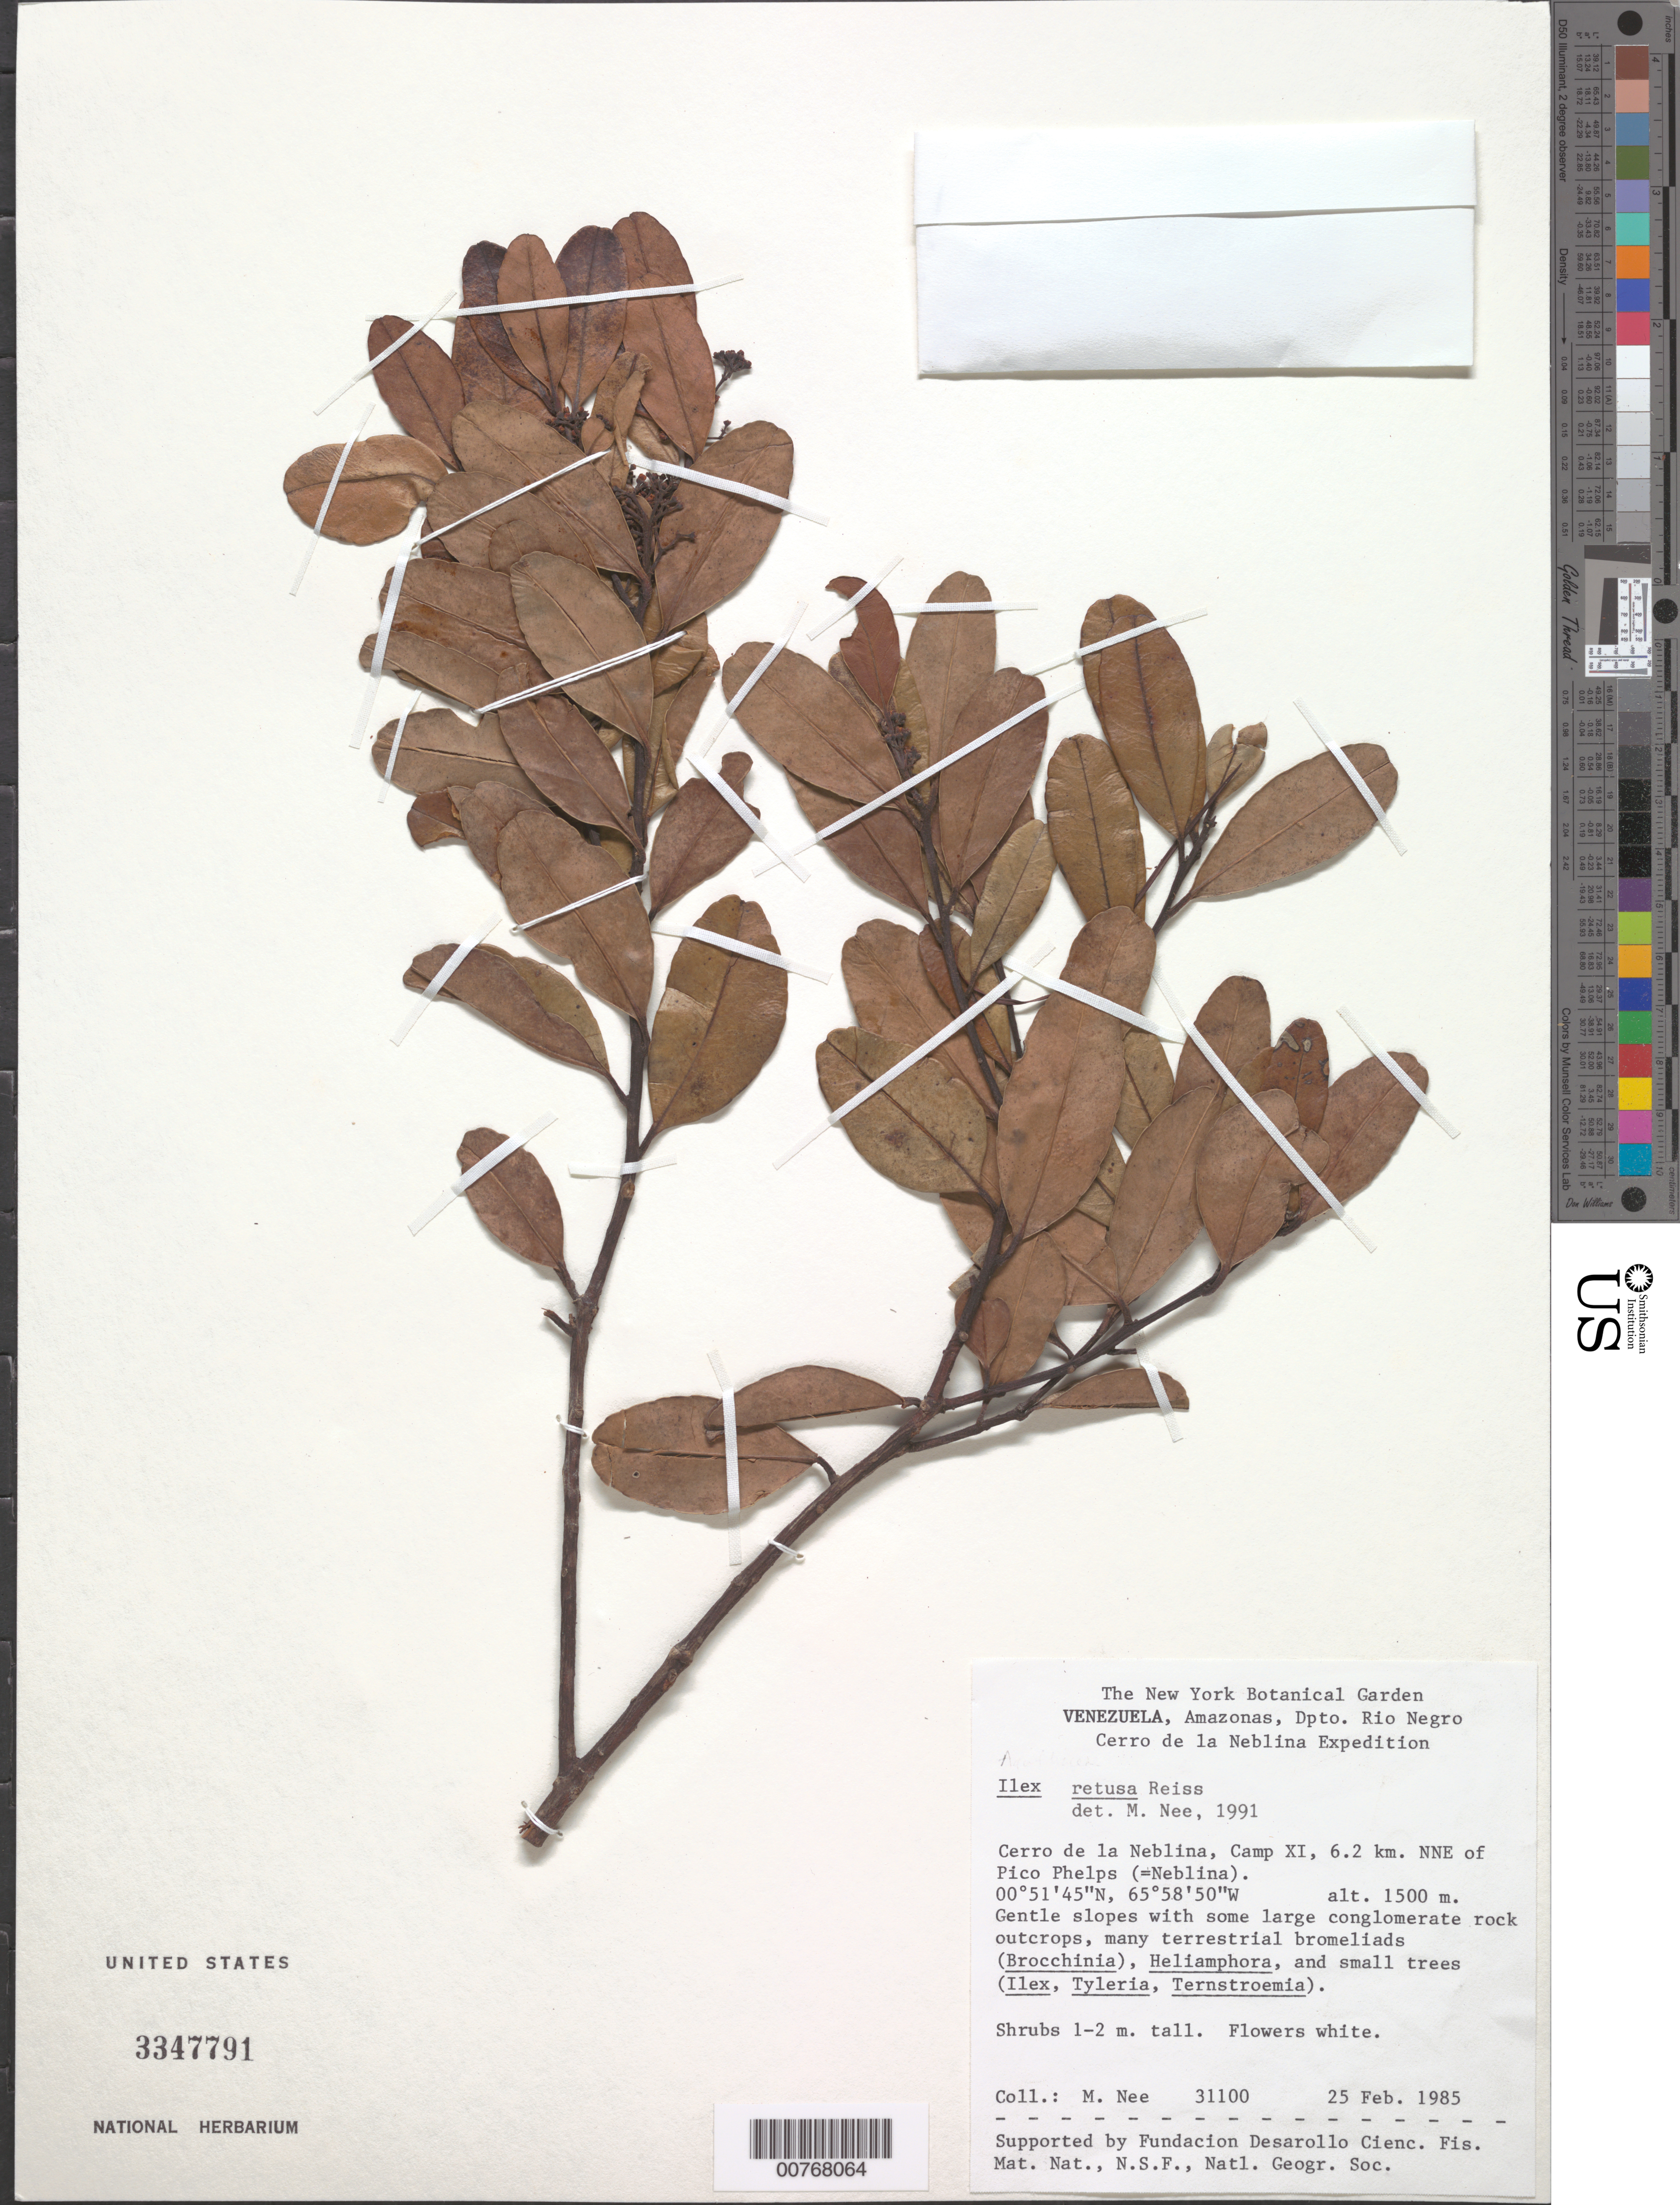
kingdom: Plantae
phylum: Tracheophyta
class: Magnoliopsida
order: Aquifoliales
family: Aquifoliaceae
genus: Ilex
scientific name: Ilex retusa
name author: Klotzsch ex Reissek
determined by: Nee, Michael H.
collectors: M. Nee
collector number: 31100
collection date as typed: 25-Feb-85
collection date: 1985-02-25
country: Venezuela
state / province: Amazonas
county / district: Río Negro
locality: Cerro de la Neblina, Camp XI, 6.2 km NNE of Pico Phelps (=Neblina)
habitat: Gentle slopes with some large conglomerate rock outcrops, many terrestrial bromeliads and small trees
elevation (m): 1500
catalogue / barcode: US 3347791